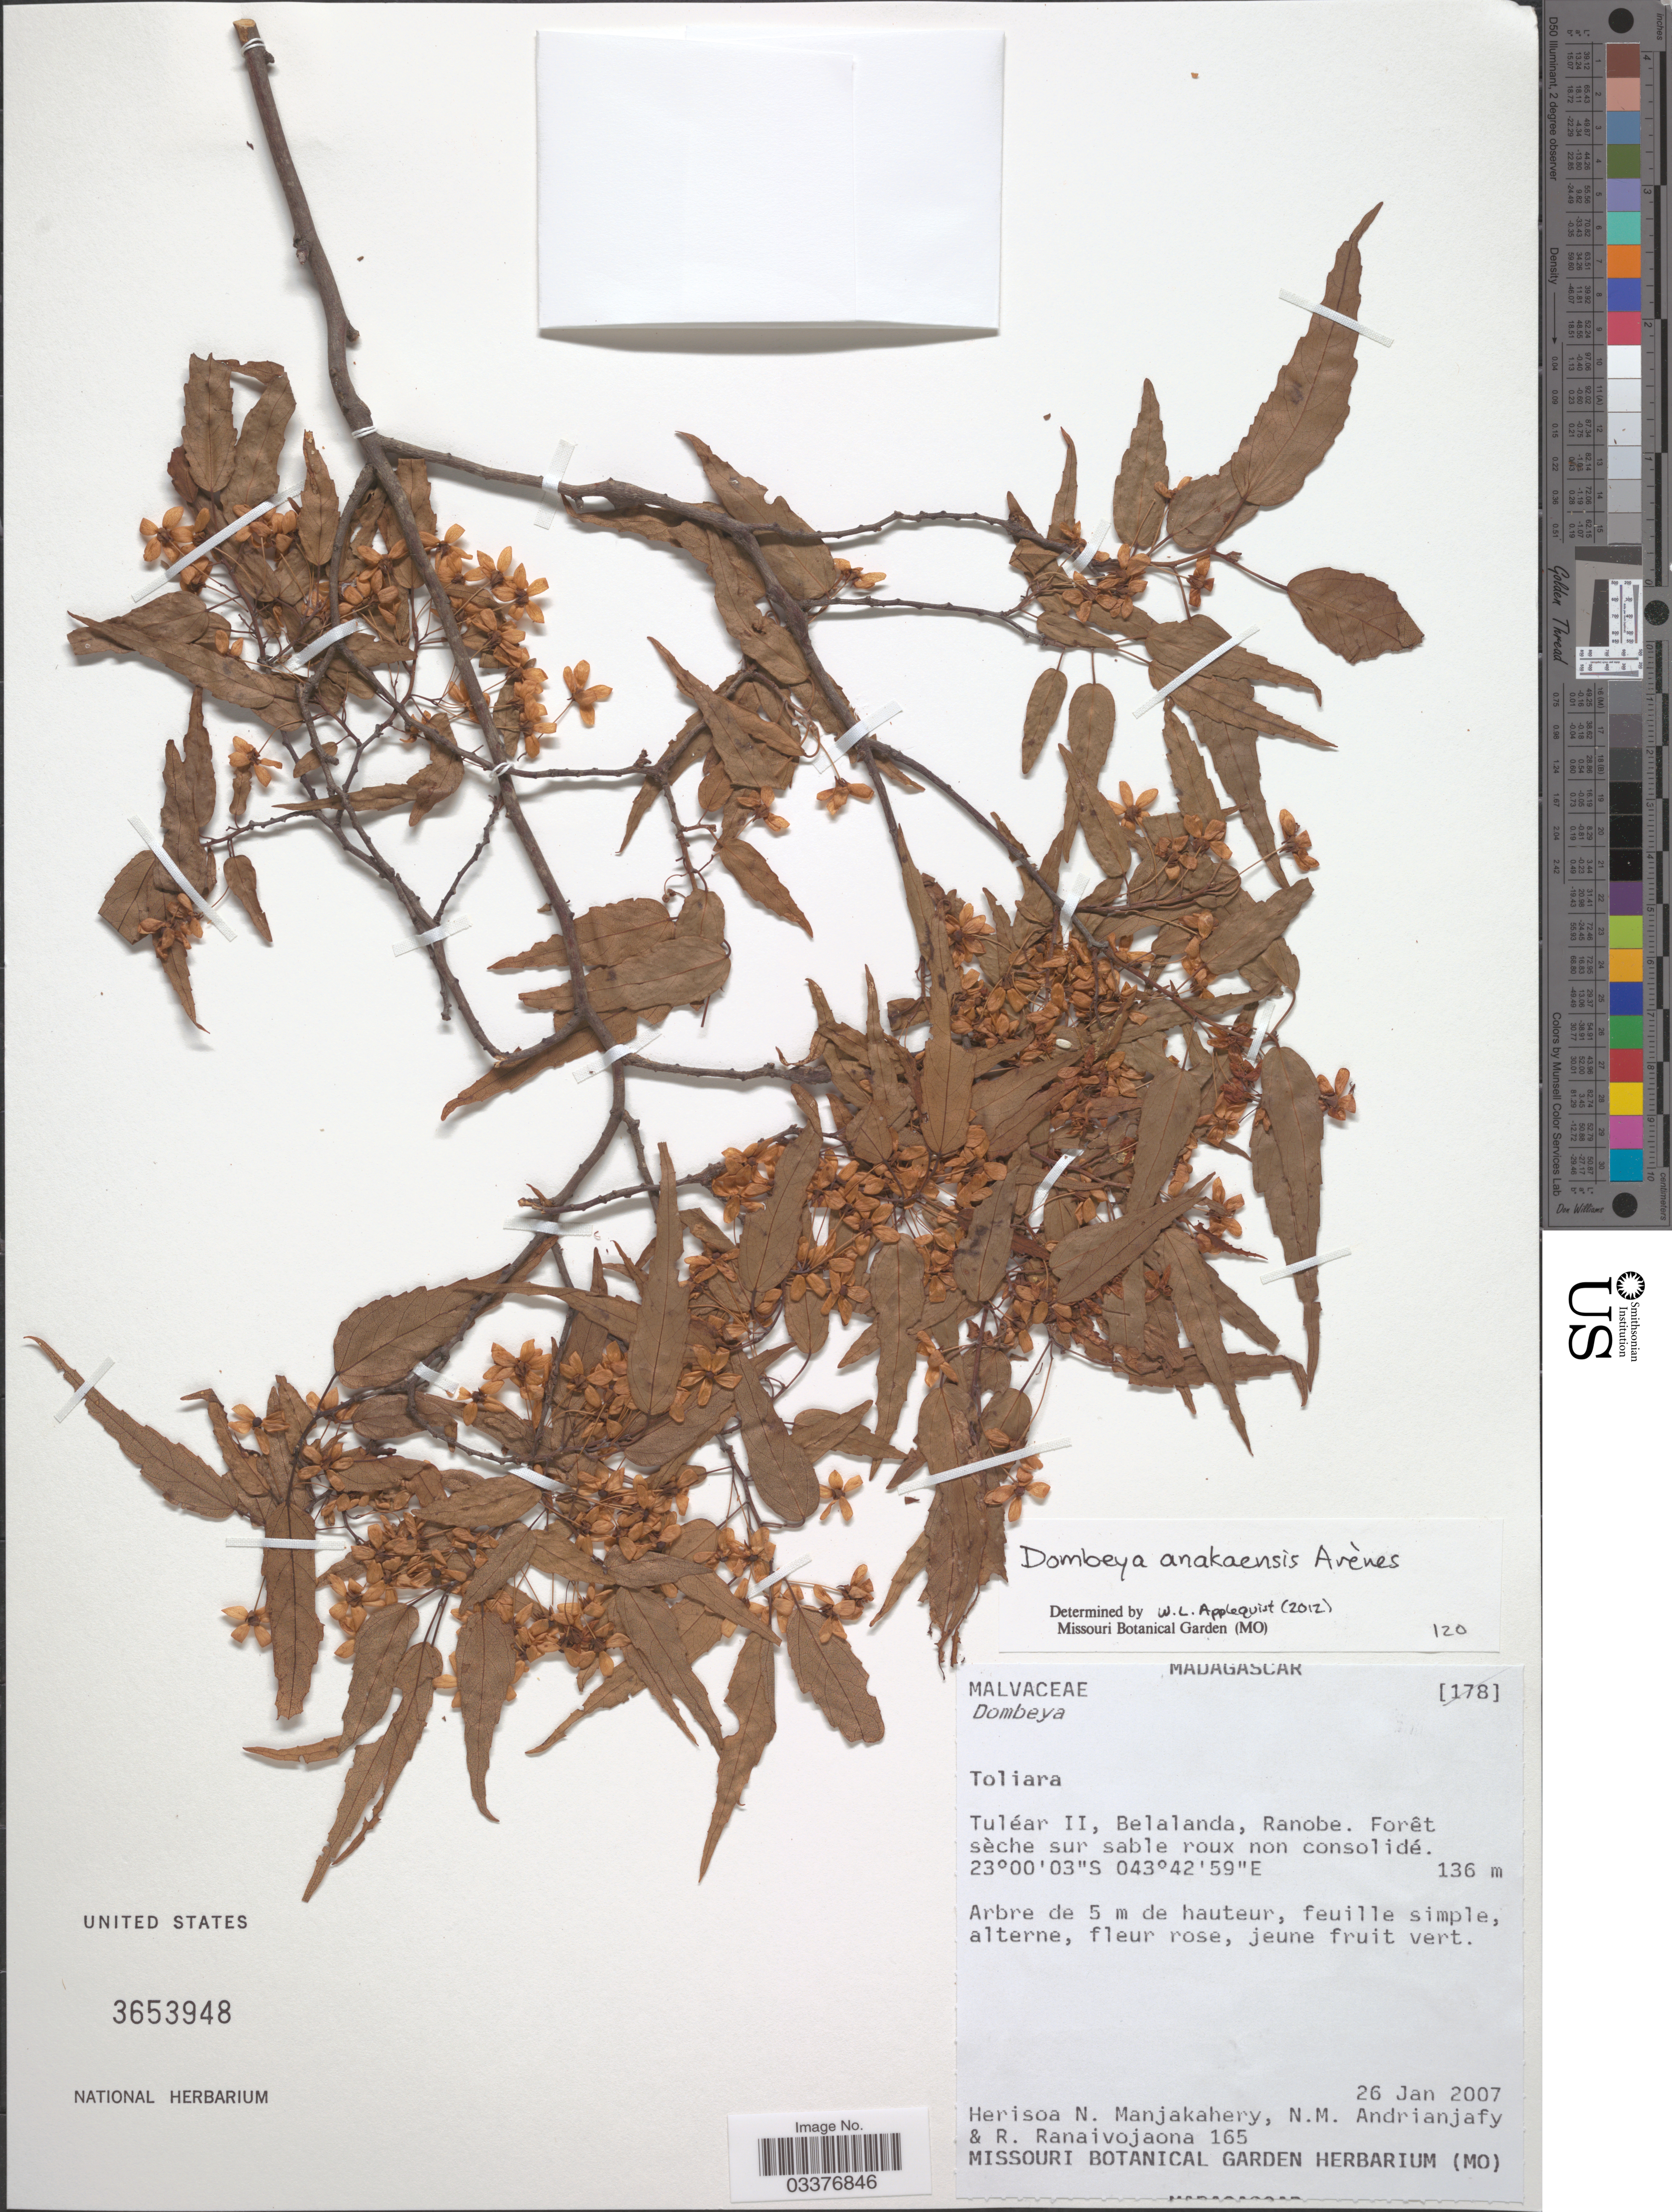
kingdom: Plantae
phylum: Tracheophyta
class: Magnoliopsida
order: Malvales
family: Malvaceae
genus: Dombeya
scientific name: Dombeya anakaensis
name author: Arènes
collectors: H. N. Manjakahery, N. M. Andrianjafy & R. Ranaivojaona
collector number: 165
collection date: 2007-01-26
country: Madagascar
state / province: Atsimo-Andrefana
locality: Tuléar II, Belalanda, Ranobe. Forèt sèche sur sable roux non consolidé.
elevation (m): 136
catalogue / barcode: US 3653948